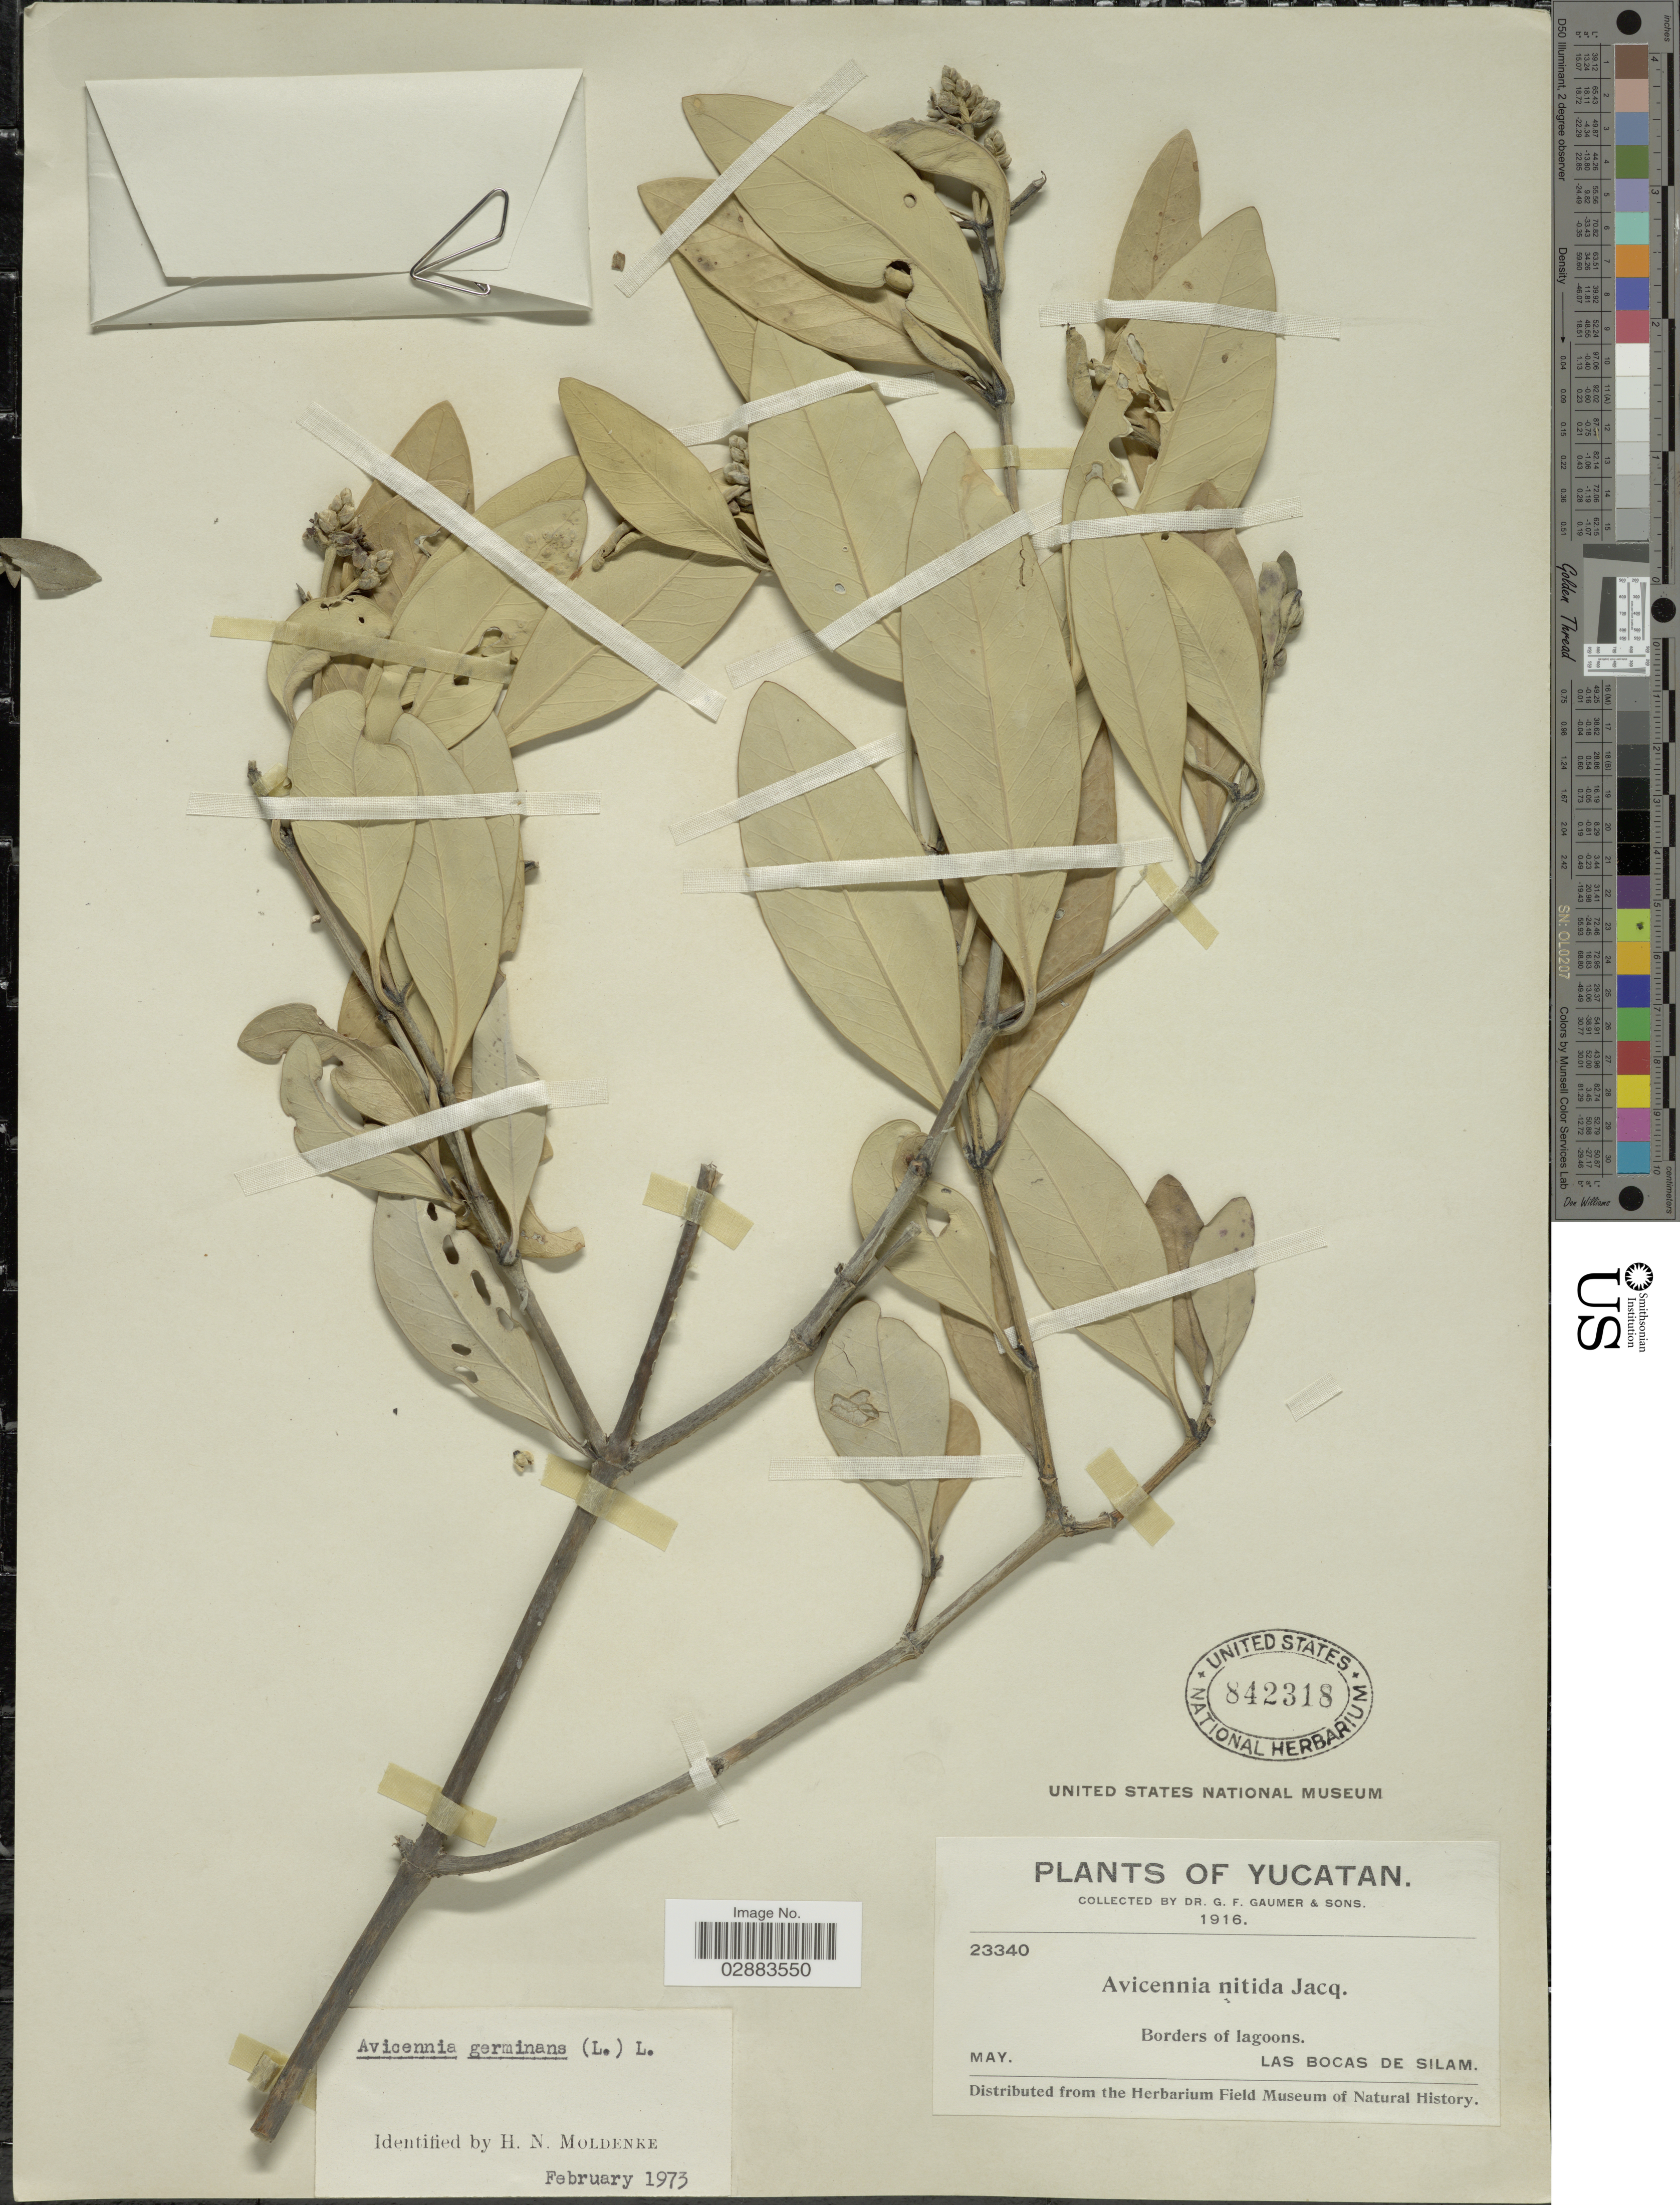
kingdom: Plantae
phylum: Tracheophyta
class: Magnoliopsida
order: Lamiales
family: Acanthaceae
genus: Avicennia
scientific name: Avicennia germinans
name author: (L.) L.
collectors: G. F. Gaumer & Sons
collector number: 23340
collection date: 1916-05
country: Mexico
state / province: Yucatán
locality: Borders of lagoons. Las Bocas de Silam.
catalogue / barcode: US 842318